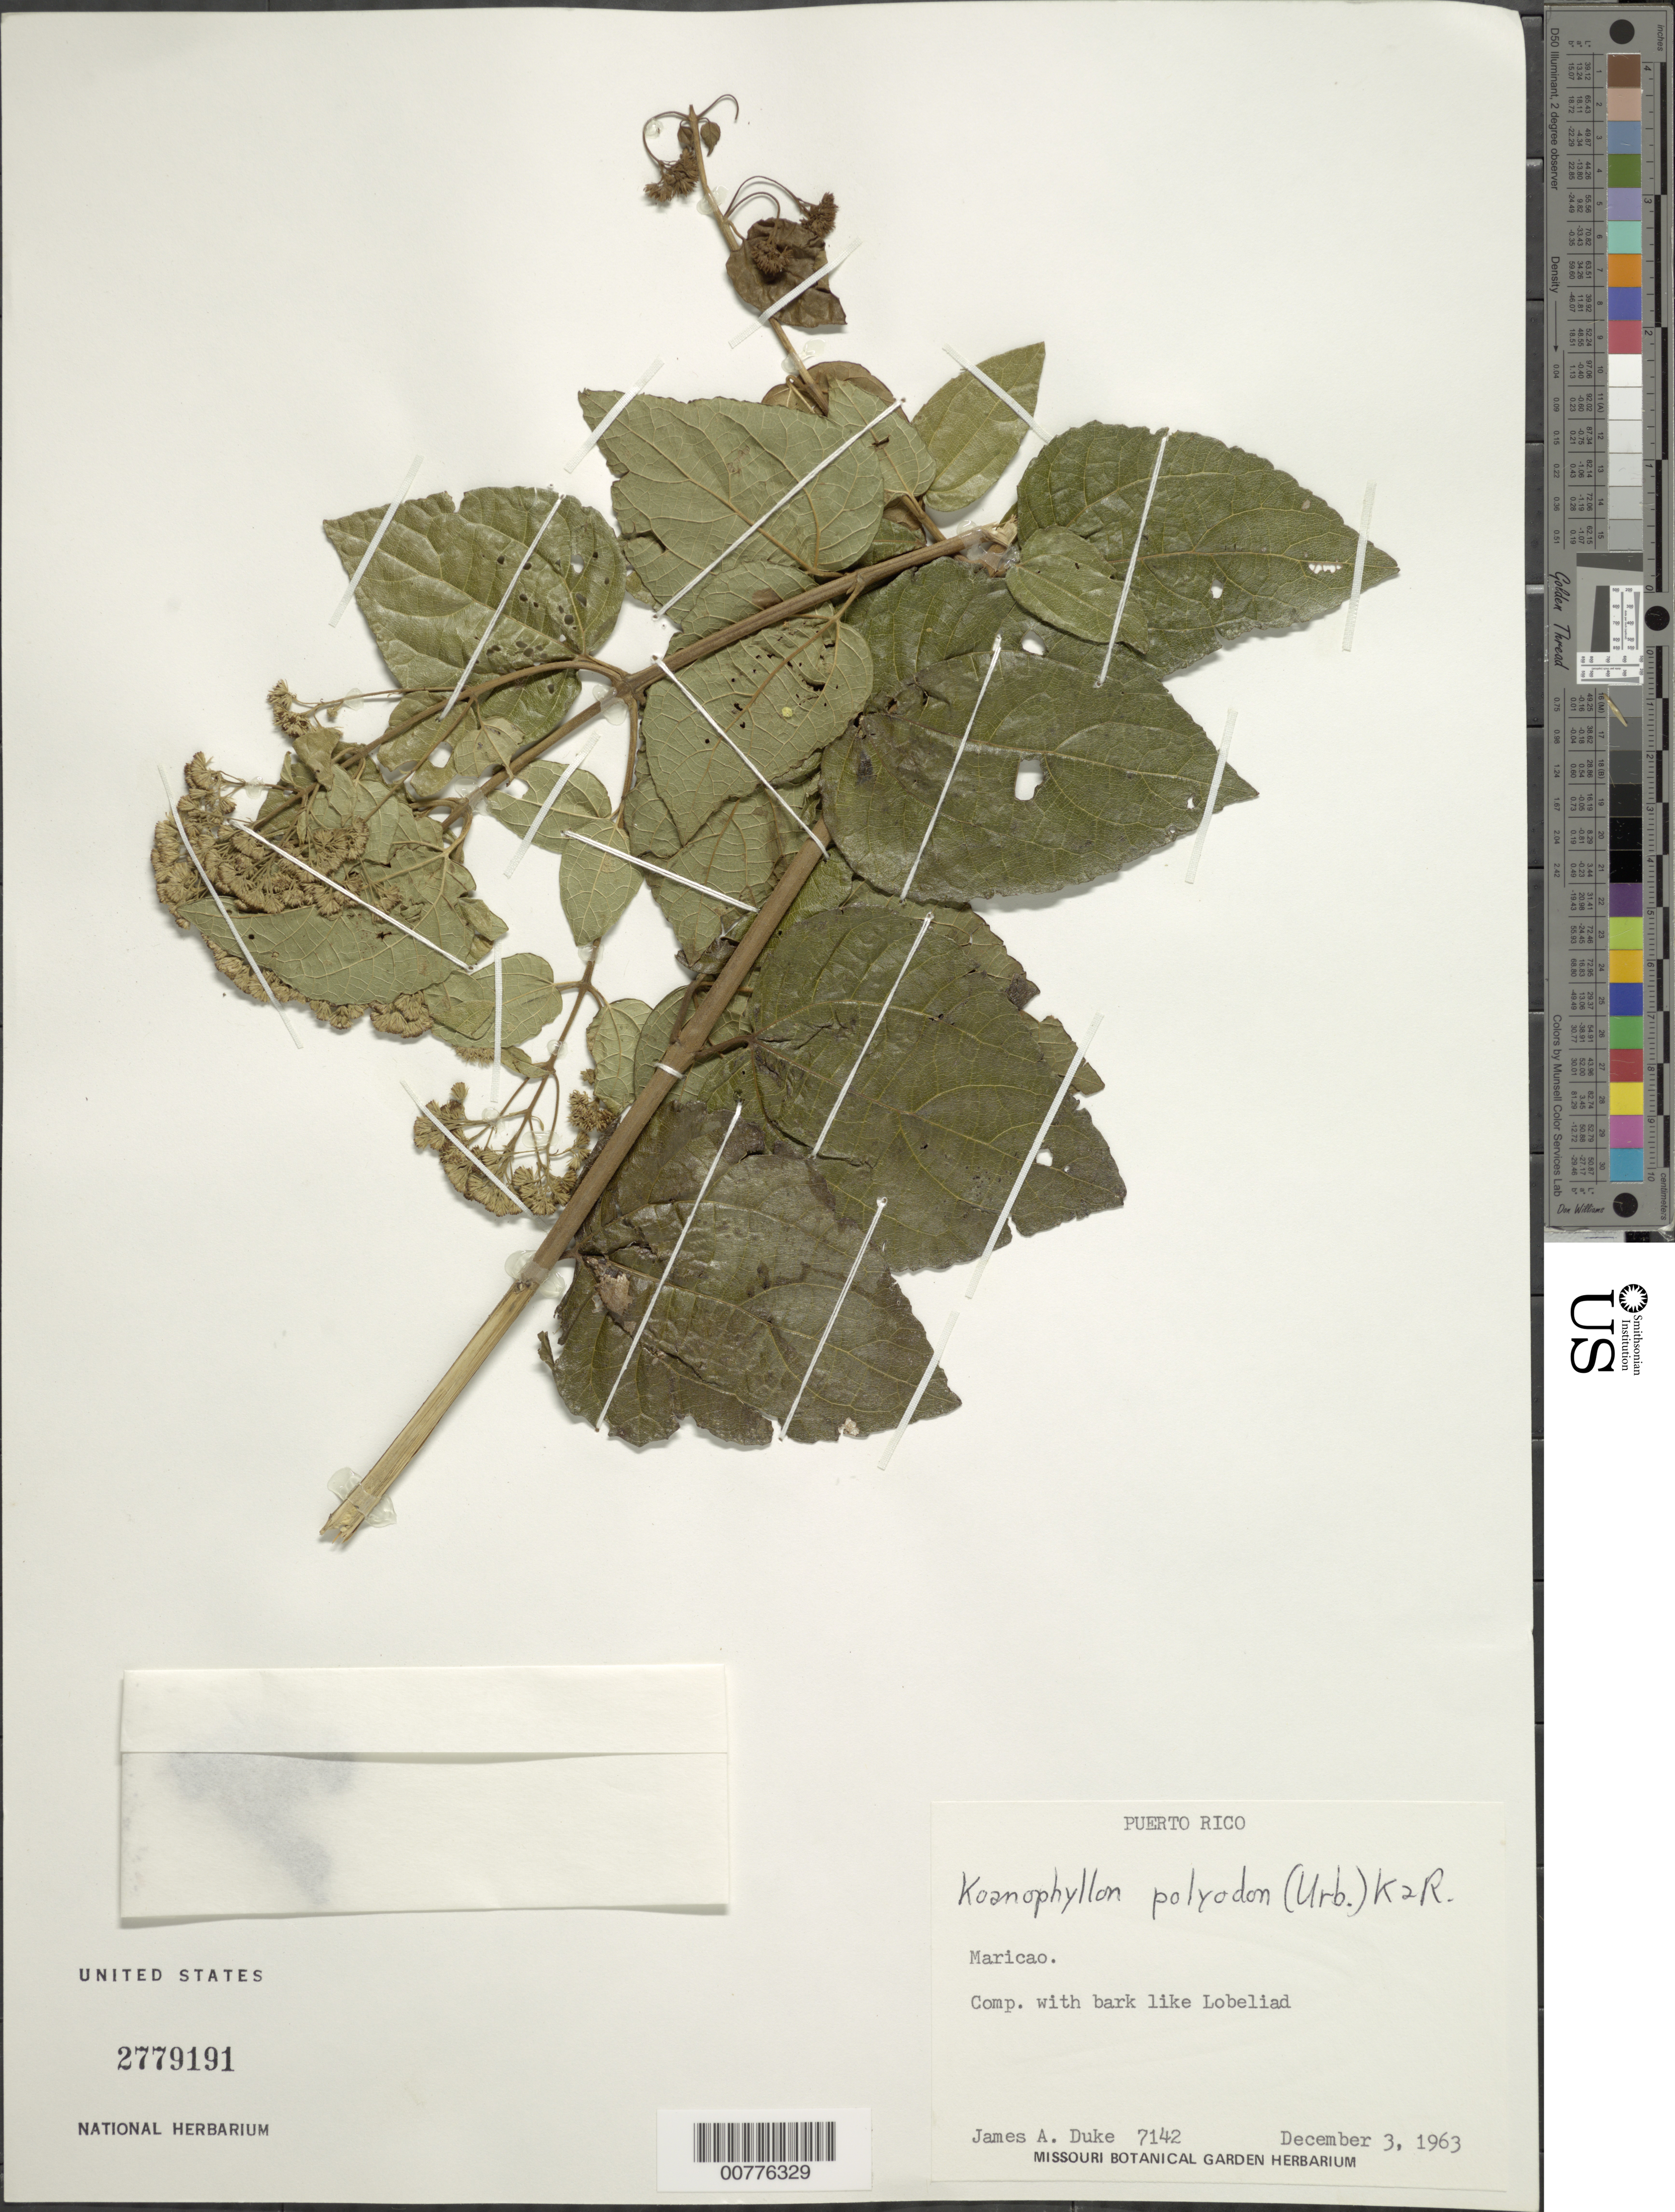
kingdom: Plantae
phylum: Tracheophyta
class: Magnoliopsida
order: Asterales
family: Asteraceae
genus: Koanophyllon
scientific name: Koanophyllon polyodon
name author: (Urb.) R.M. King & H. Rob.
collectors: J. A. Duke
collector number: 7142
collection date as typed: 03 Dec 1963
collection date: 1963-12-03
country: Puerto Rico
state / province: Maricao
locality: Maricao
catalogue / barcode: US 2779191